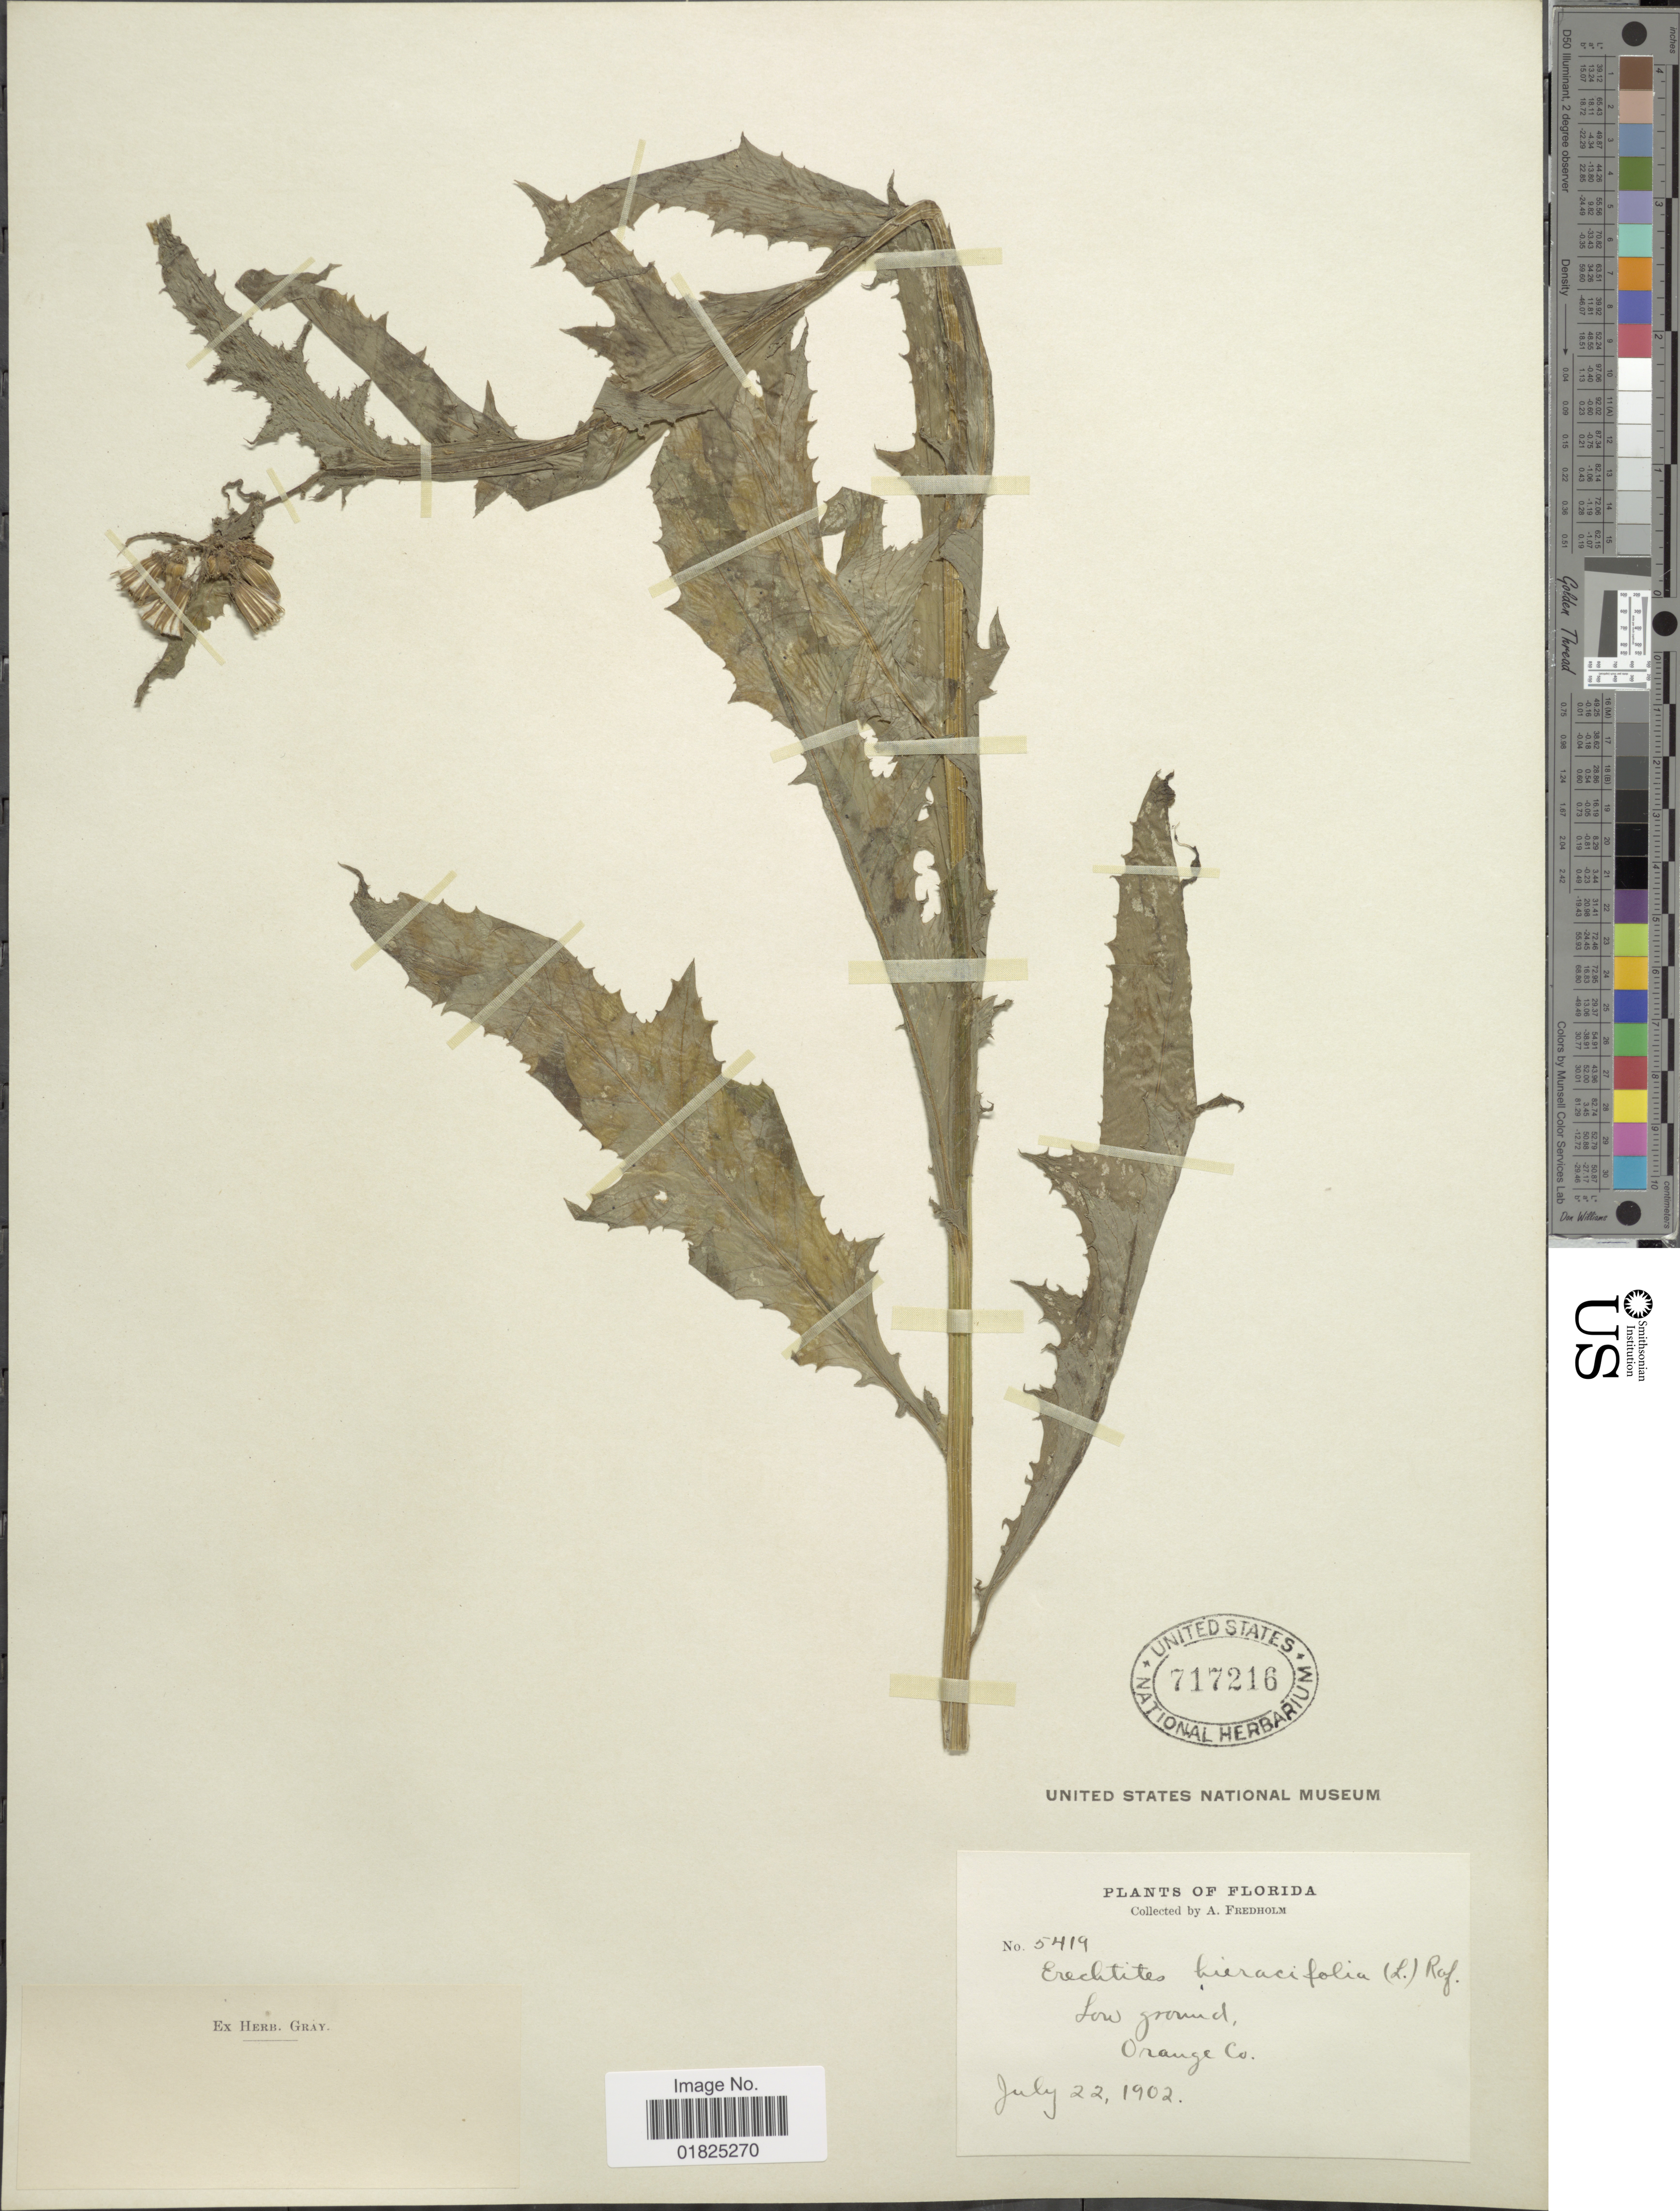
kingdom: Plantae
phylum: Tracheophyta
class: Magnoliopsida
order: Asterales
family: Asteraceae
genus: Erechtites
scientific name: Erechtites hieraciifolius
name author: (L.) Raf. ex DC.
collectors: A. Fredholm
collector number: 5419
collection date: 1902-07-22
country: United States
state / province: Florida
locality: Orange Co.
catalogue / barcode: US 717216